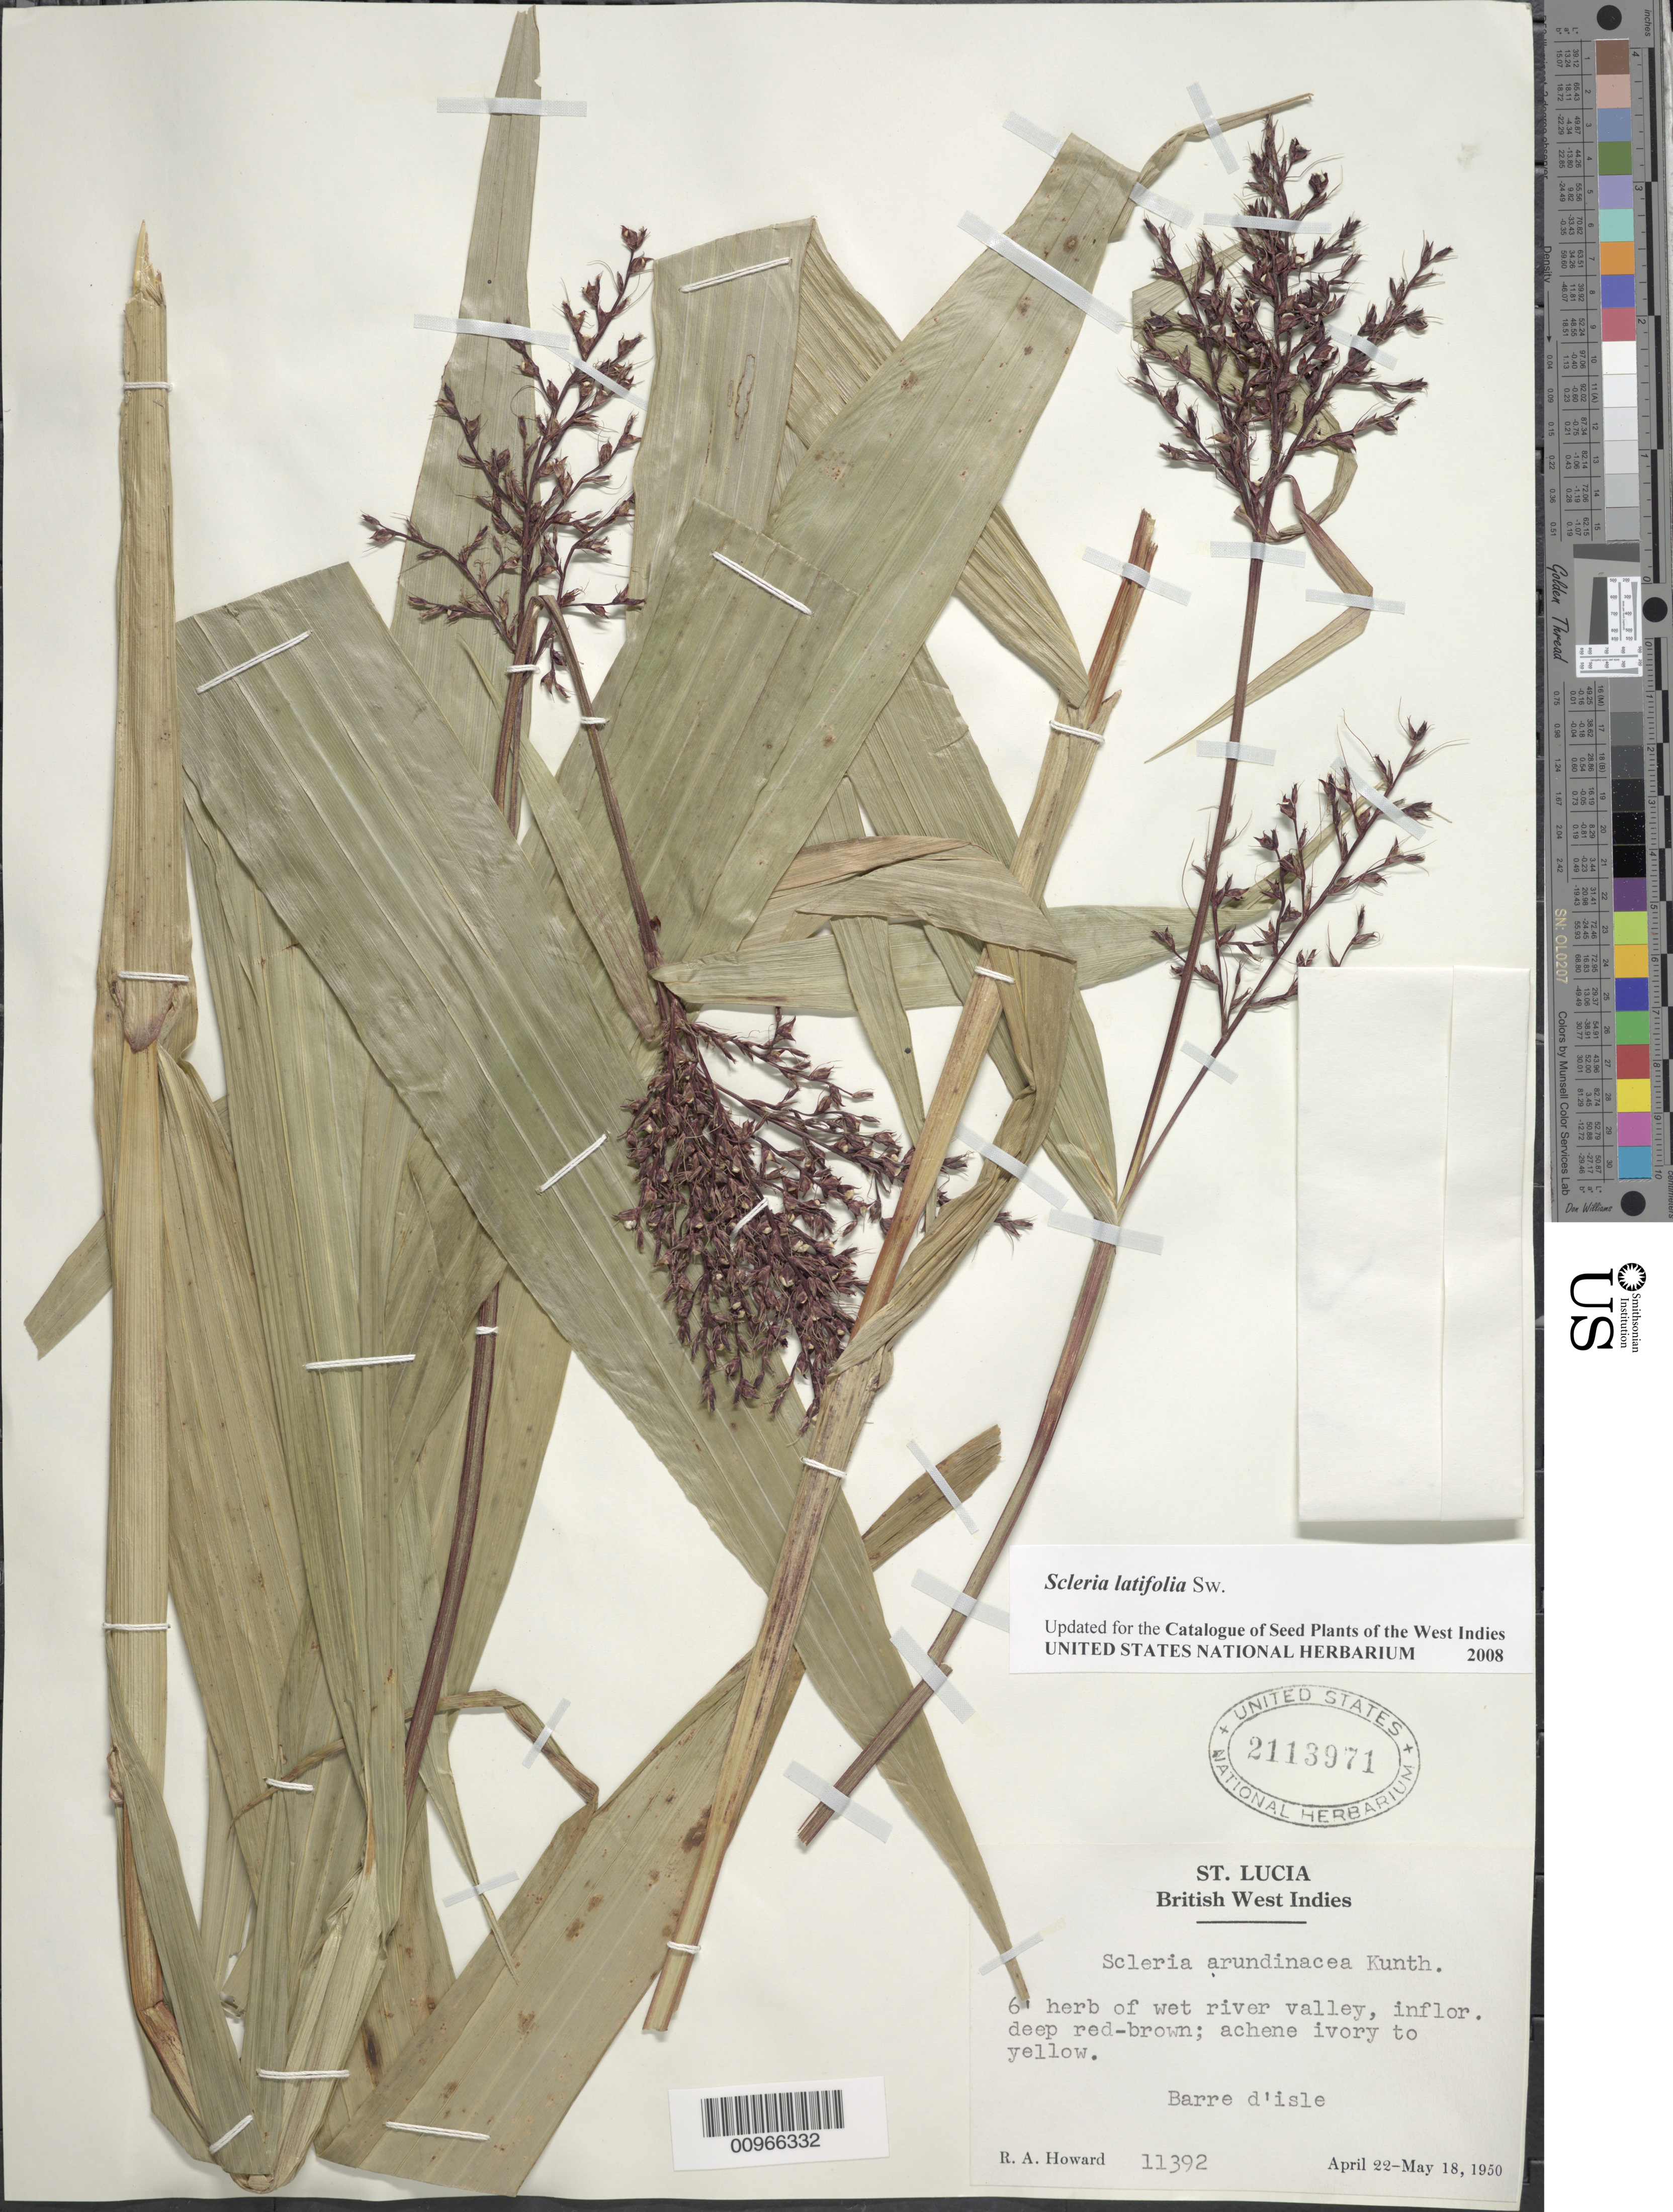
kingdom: Plantae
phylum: Tracheophyta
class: Liliopsida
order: Poales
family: Cyperaceae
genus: Scleria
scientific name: Scleria latifolia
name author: Sw.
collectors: R. A. Howard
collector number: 11392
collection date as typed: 22 Apr 1950 to 18 May 1950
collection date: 1950-04-22/1950-05-18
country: St. Lucia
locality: Barre d'isle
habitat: Wet river valley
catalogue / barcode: US 2113971